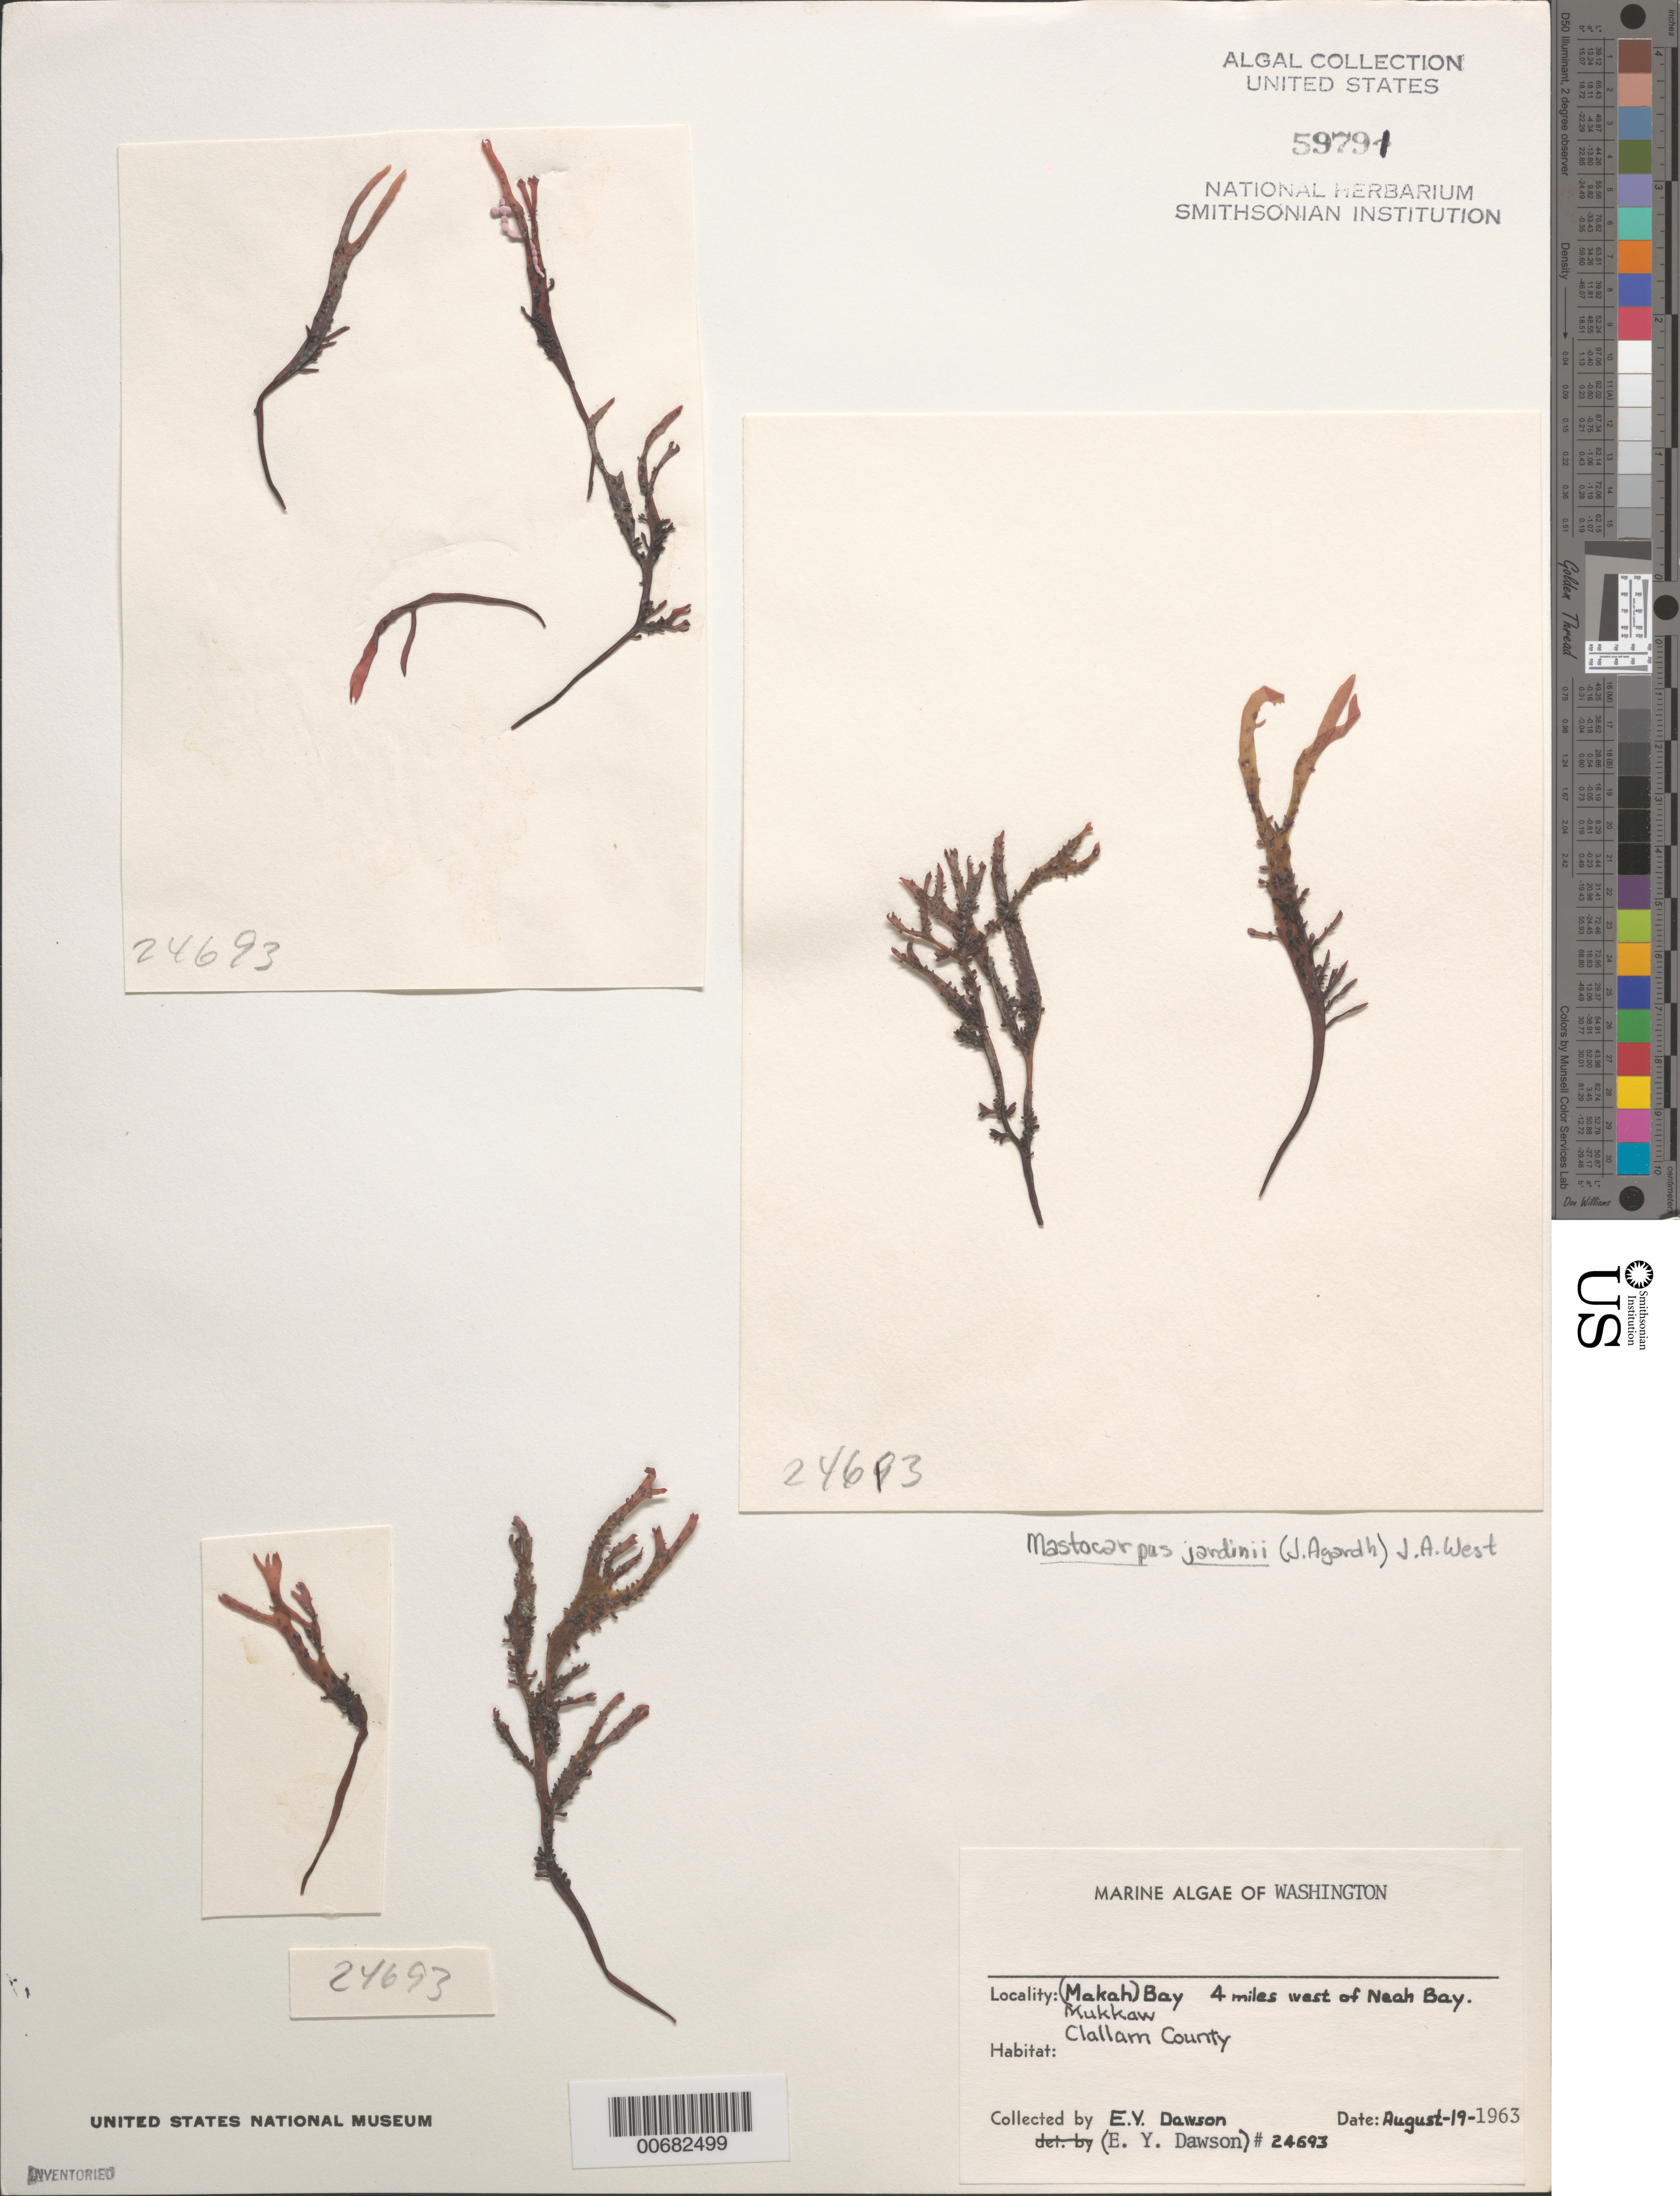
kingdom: Plantae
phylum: Rhodophyta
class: Florideophyceae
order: Gigartinales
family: Phyllophoraceae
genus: Mastocarpus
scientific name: Mastocarpus jardinii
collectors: E. Y. Dawson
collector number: EYD 24693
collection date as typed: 19 Aug 1963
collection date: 1963-08-19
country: United States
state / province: Washington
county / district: Clallam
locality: Mukkaw Bay (Makah Bay), 4 miles west of Neah Bay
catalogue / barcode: US 59791